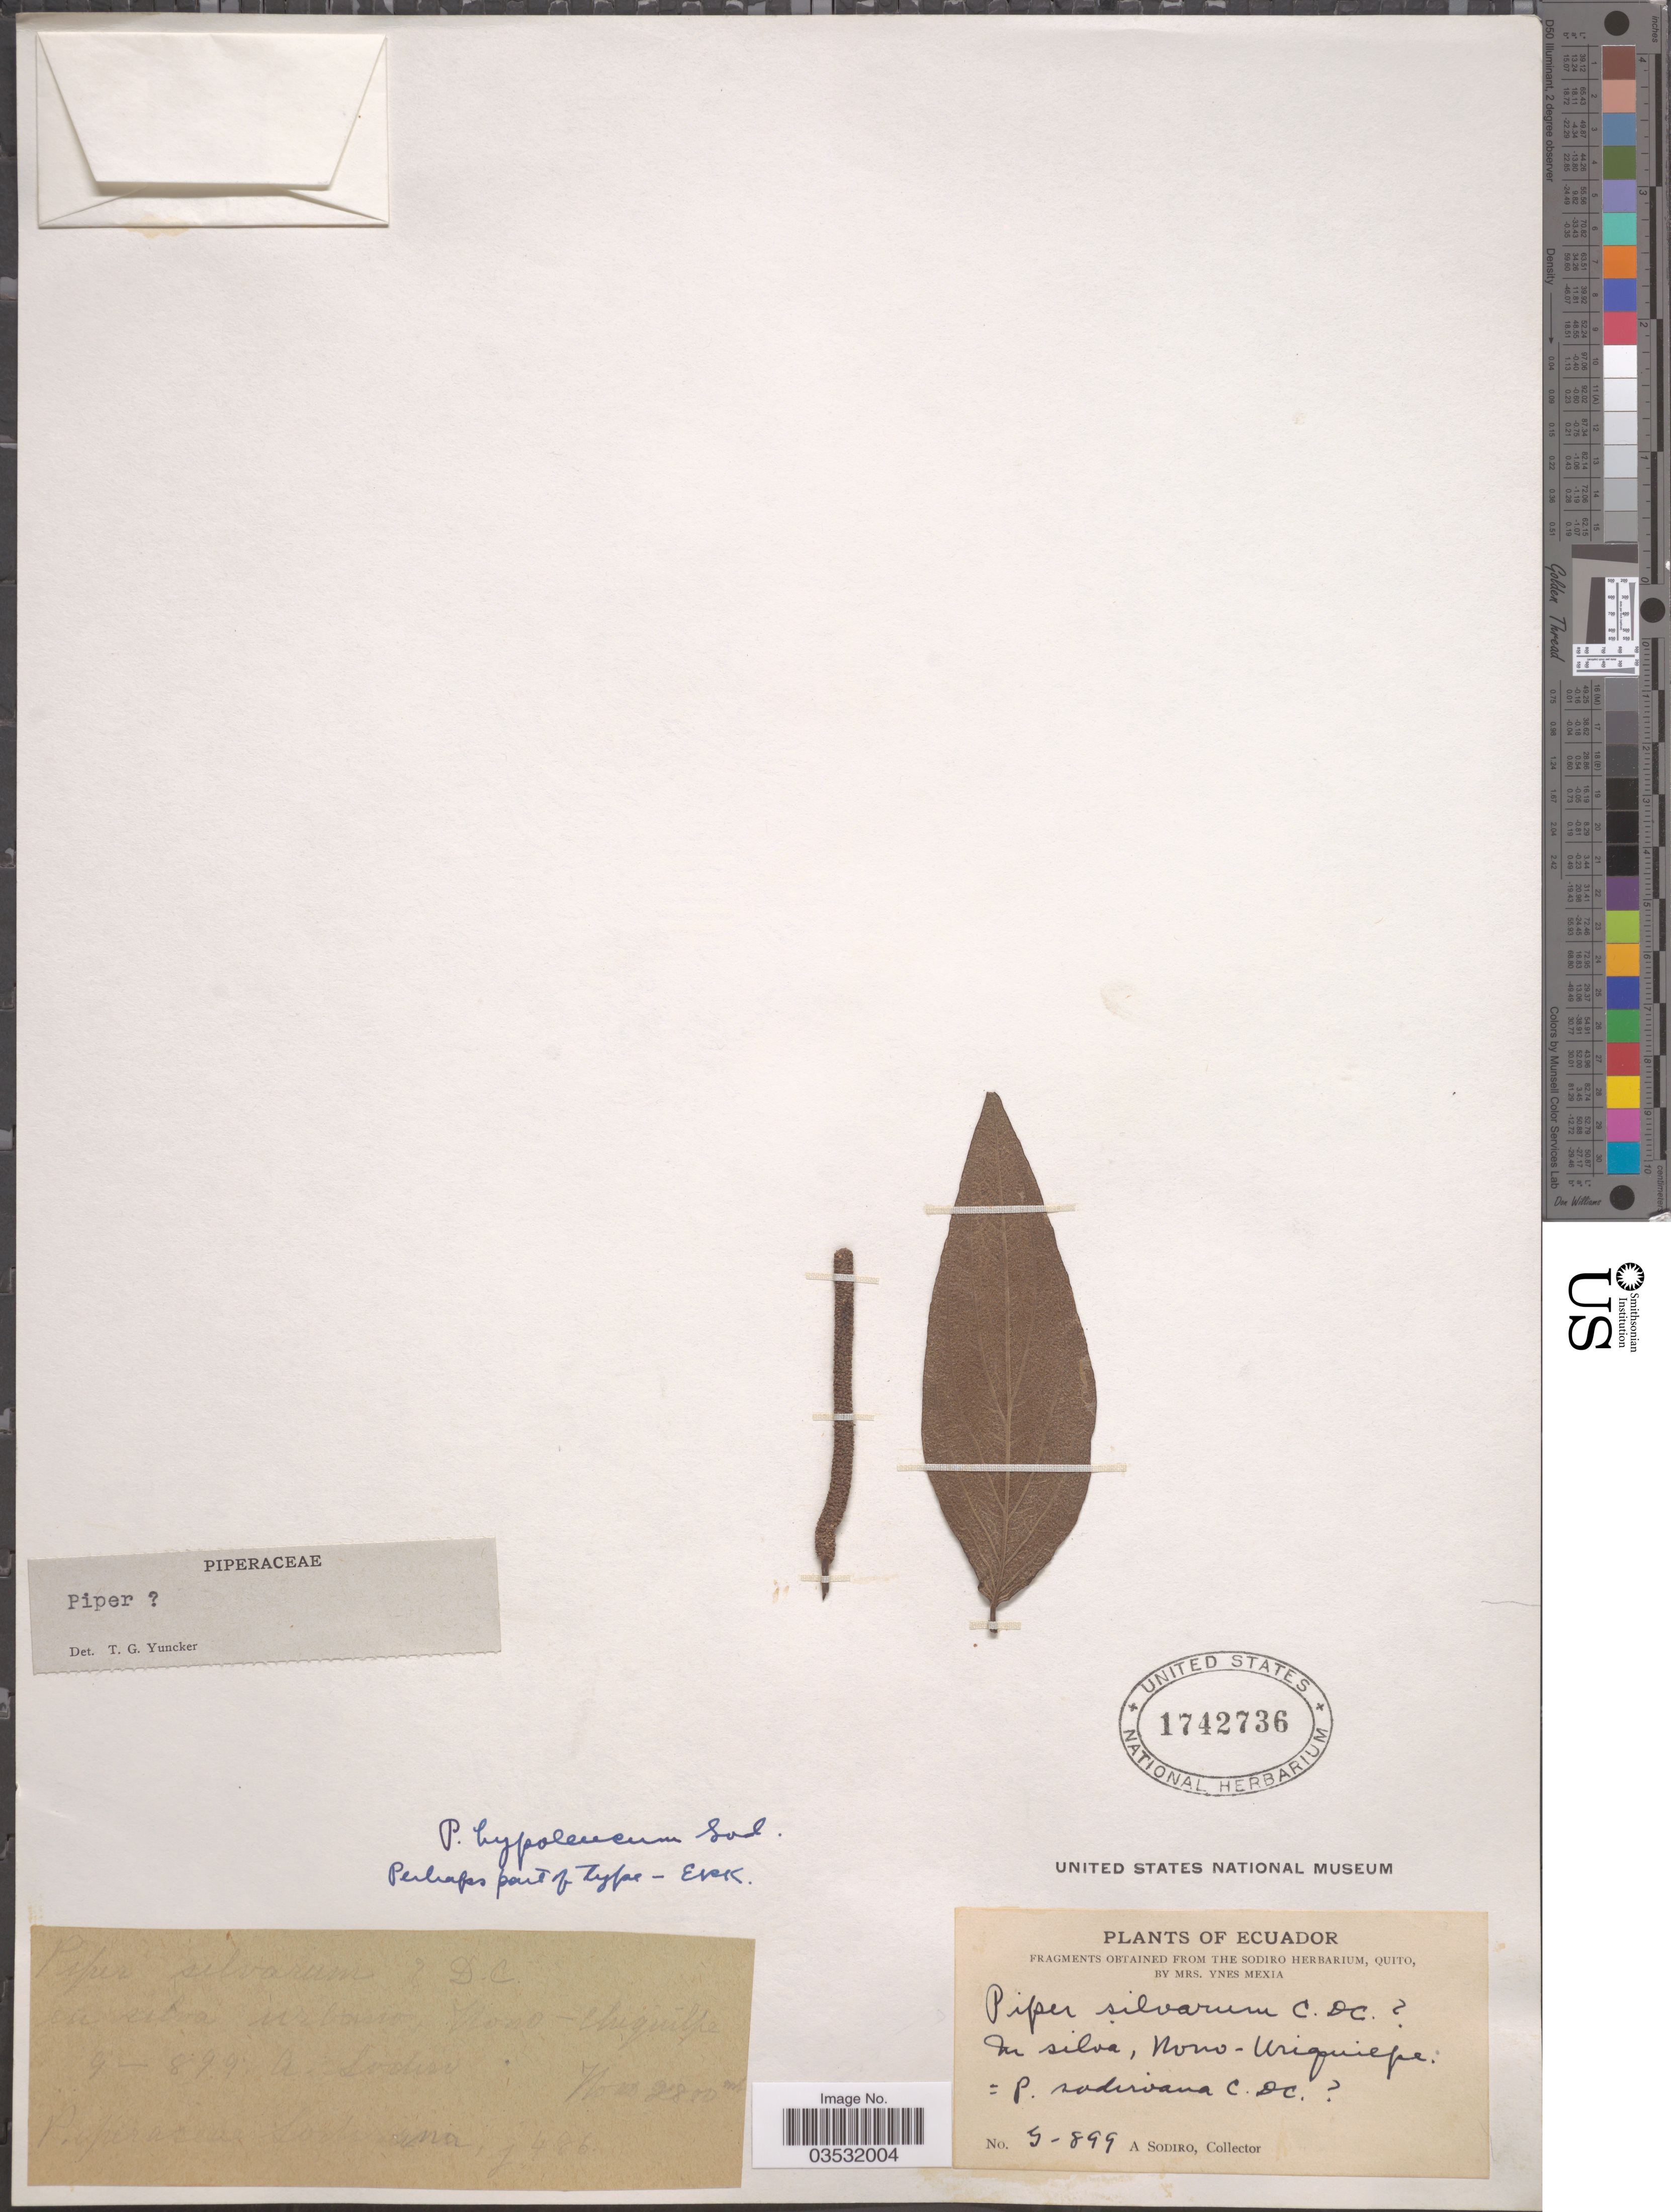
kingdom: Plantae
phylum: Tracheophyta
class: Magnoliopsida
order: Piperales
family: Piperaceae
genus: Piper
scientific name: Piper hypoleucum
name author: Sodiro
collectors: A. Sodiro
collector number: G-899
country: Ecuador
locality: In silva, Nono-Uriquiepe.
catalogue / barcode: US 1742736